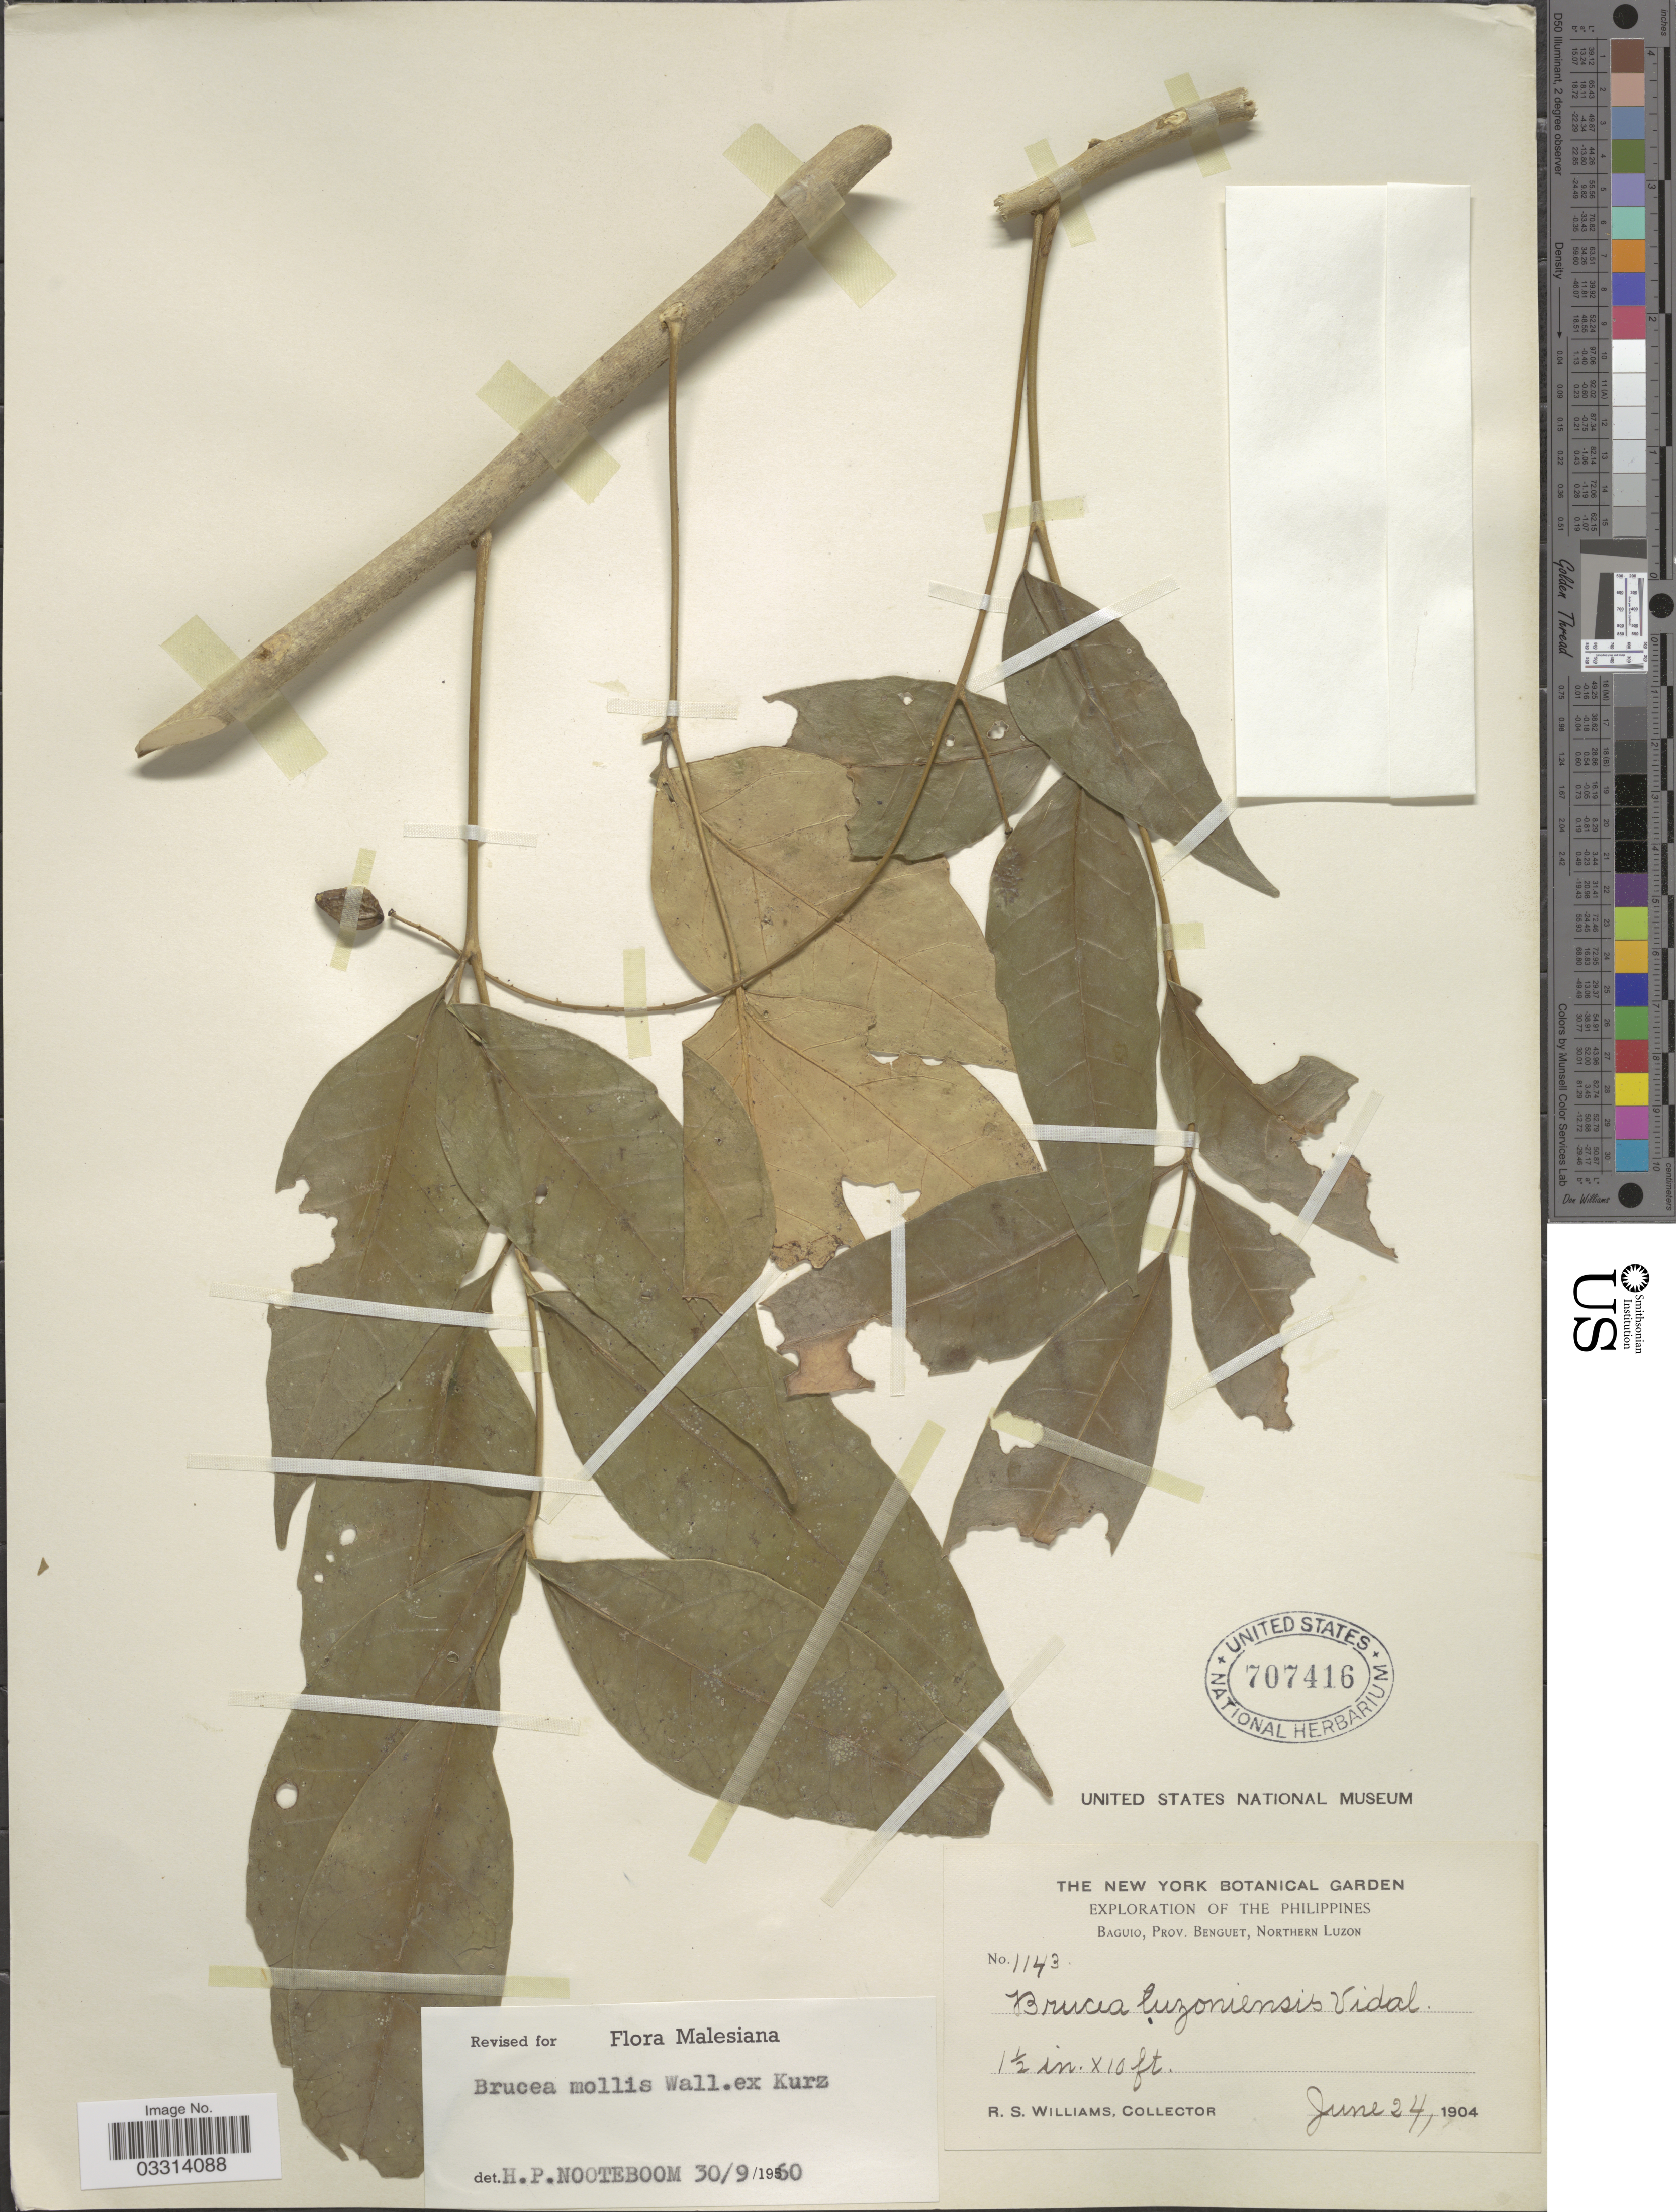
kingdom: Plantae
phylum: Tracheophyta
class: Magnoliopsida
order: Sapindales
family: Simaroubaceae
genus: Brucea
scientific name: Brucea mollis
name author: Wall. ex Kurz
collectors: R. S. Williams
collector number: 1143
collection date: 1904-06-24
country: Philippines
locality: Baguio, Prov. Benguet, Northern Luzon.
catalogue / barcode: US 707416